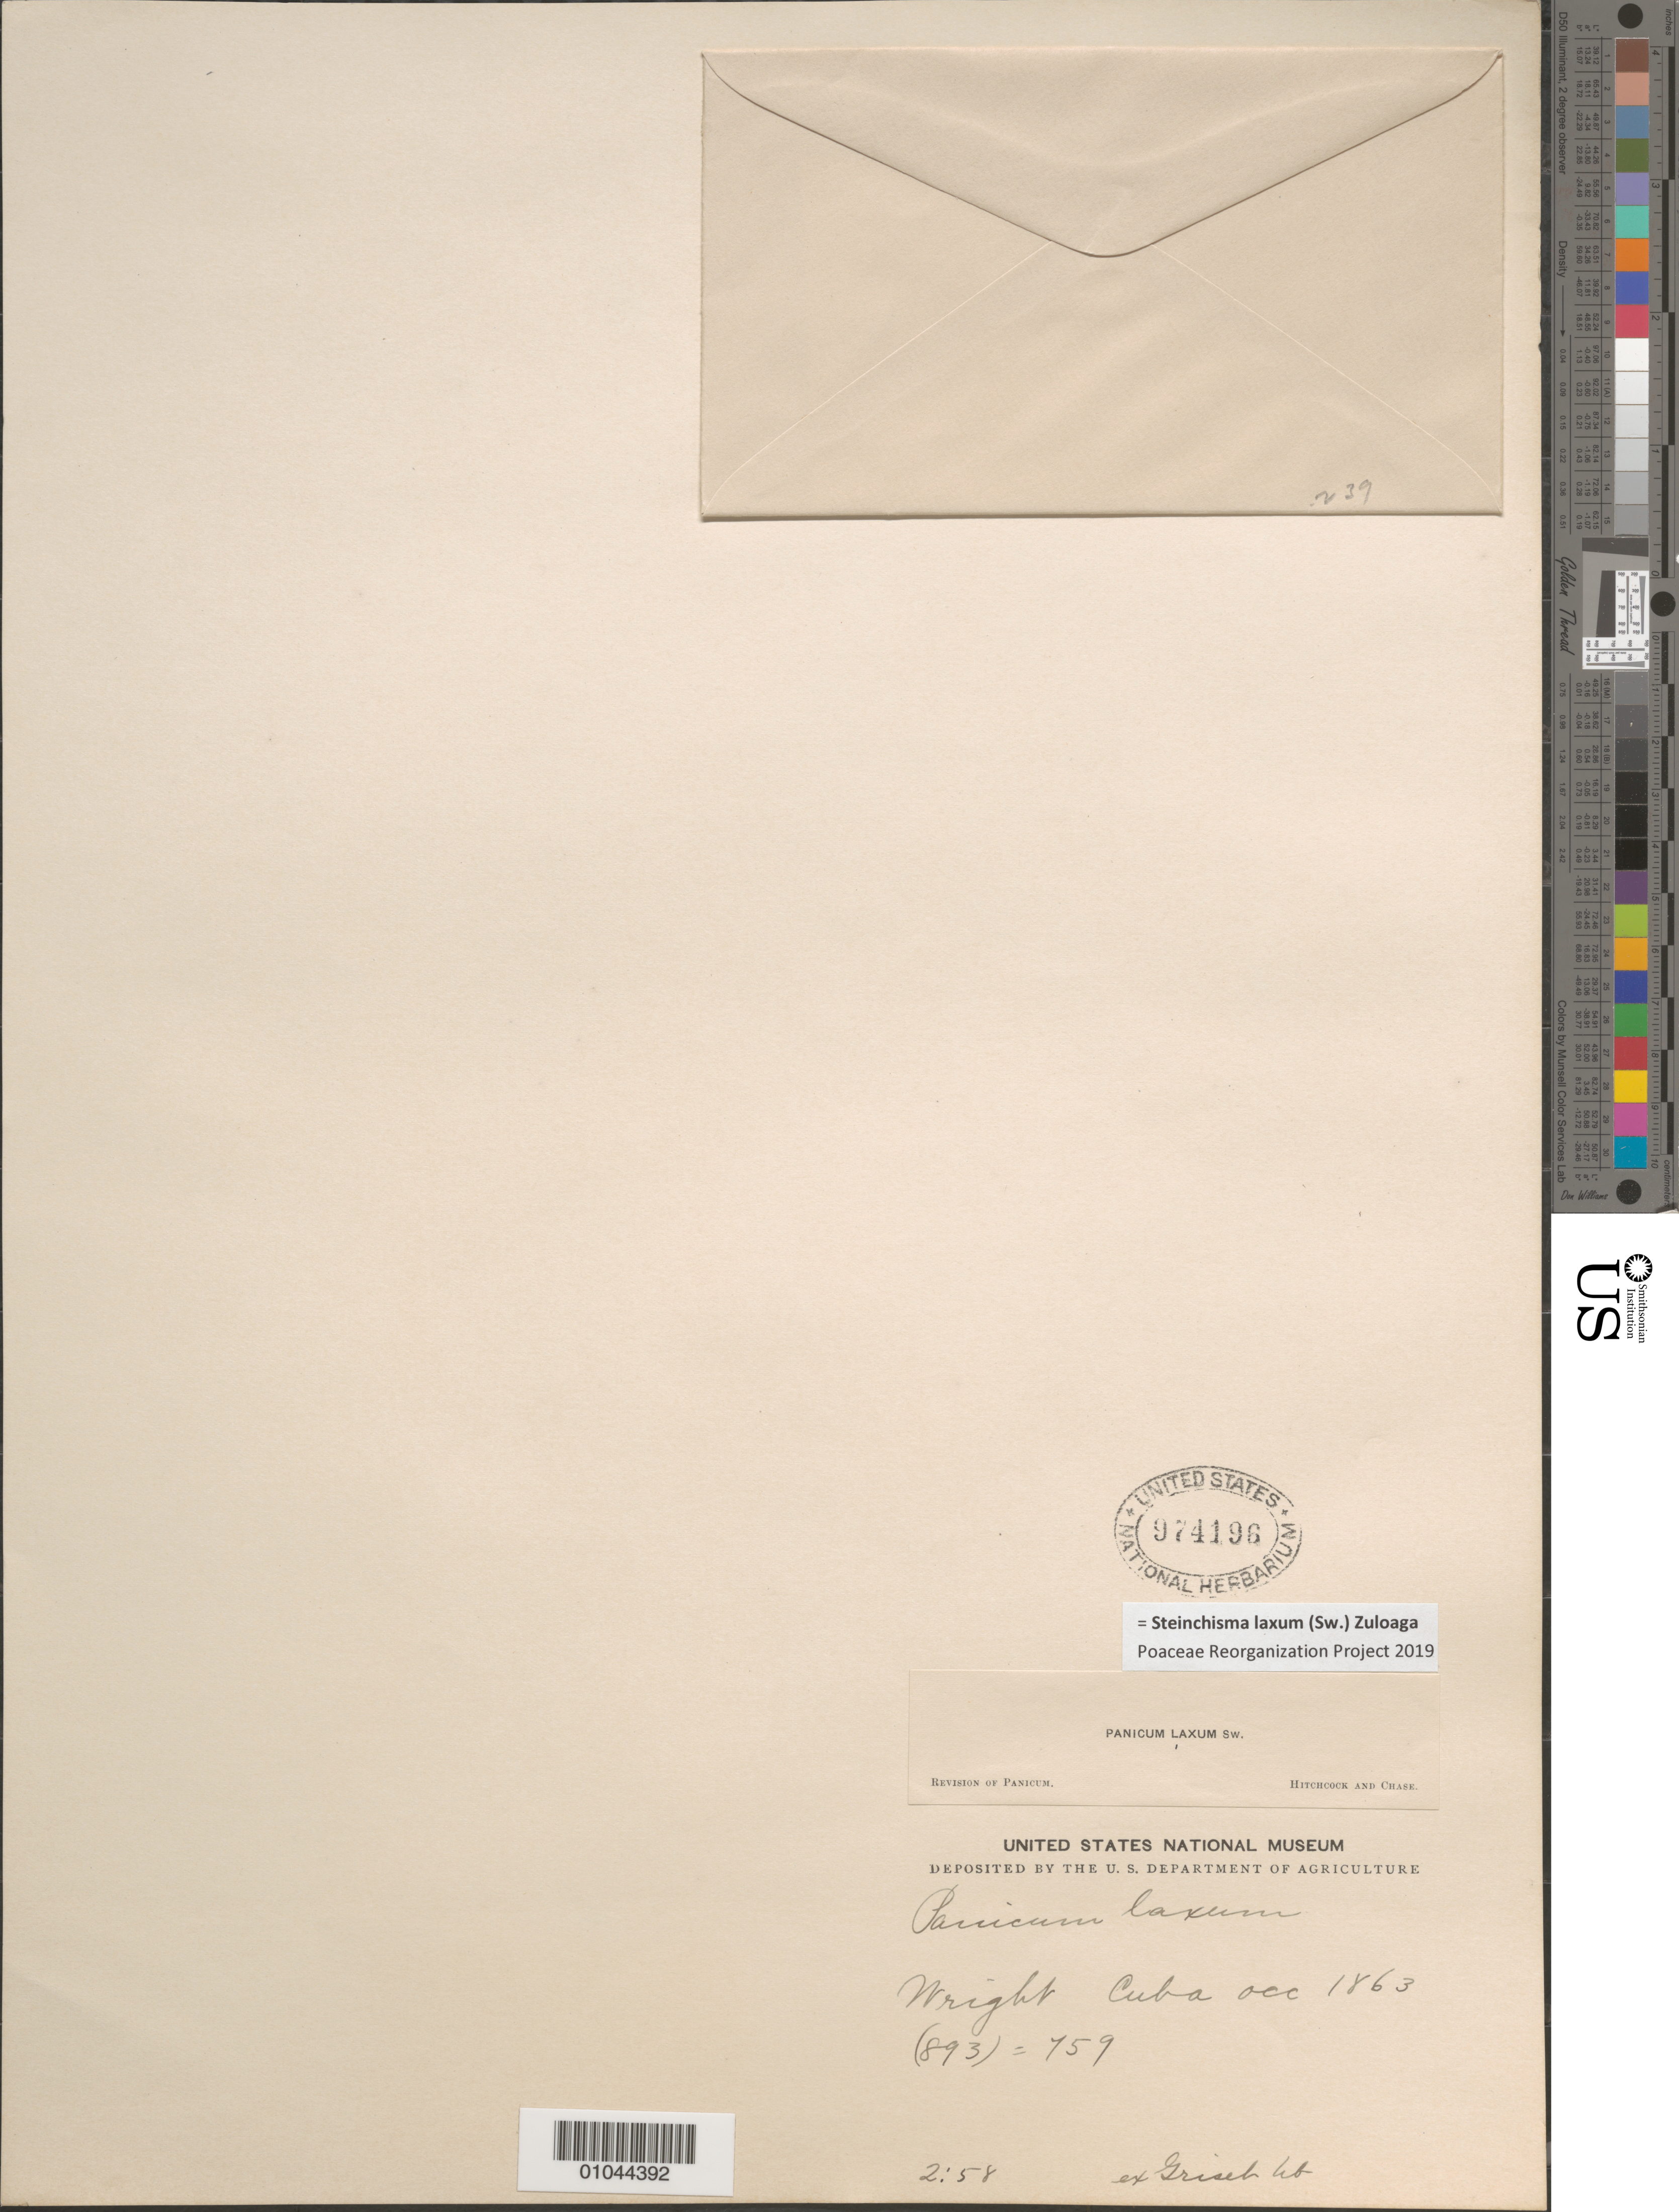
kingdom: Plantae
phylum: Tracheophyta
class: Liliopsida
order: Poales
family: Poaceae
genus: Panicum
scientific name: Panicum laxum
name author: Sw.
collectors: C. Wright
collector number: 239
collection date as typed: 01 Jan 1863 to 31 Dec 1863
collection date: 1863-01-01/1863-12-31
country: Cuba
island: Cuba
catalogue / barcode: US 974196